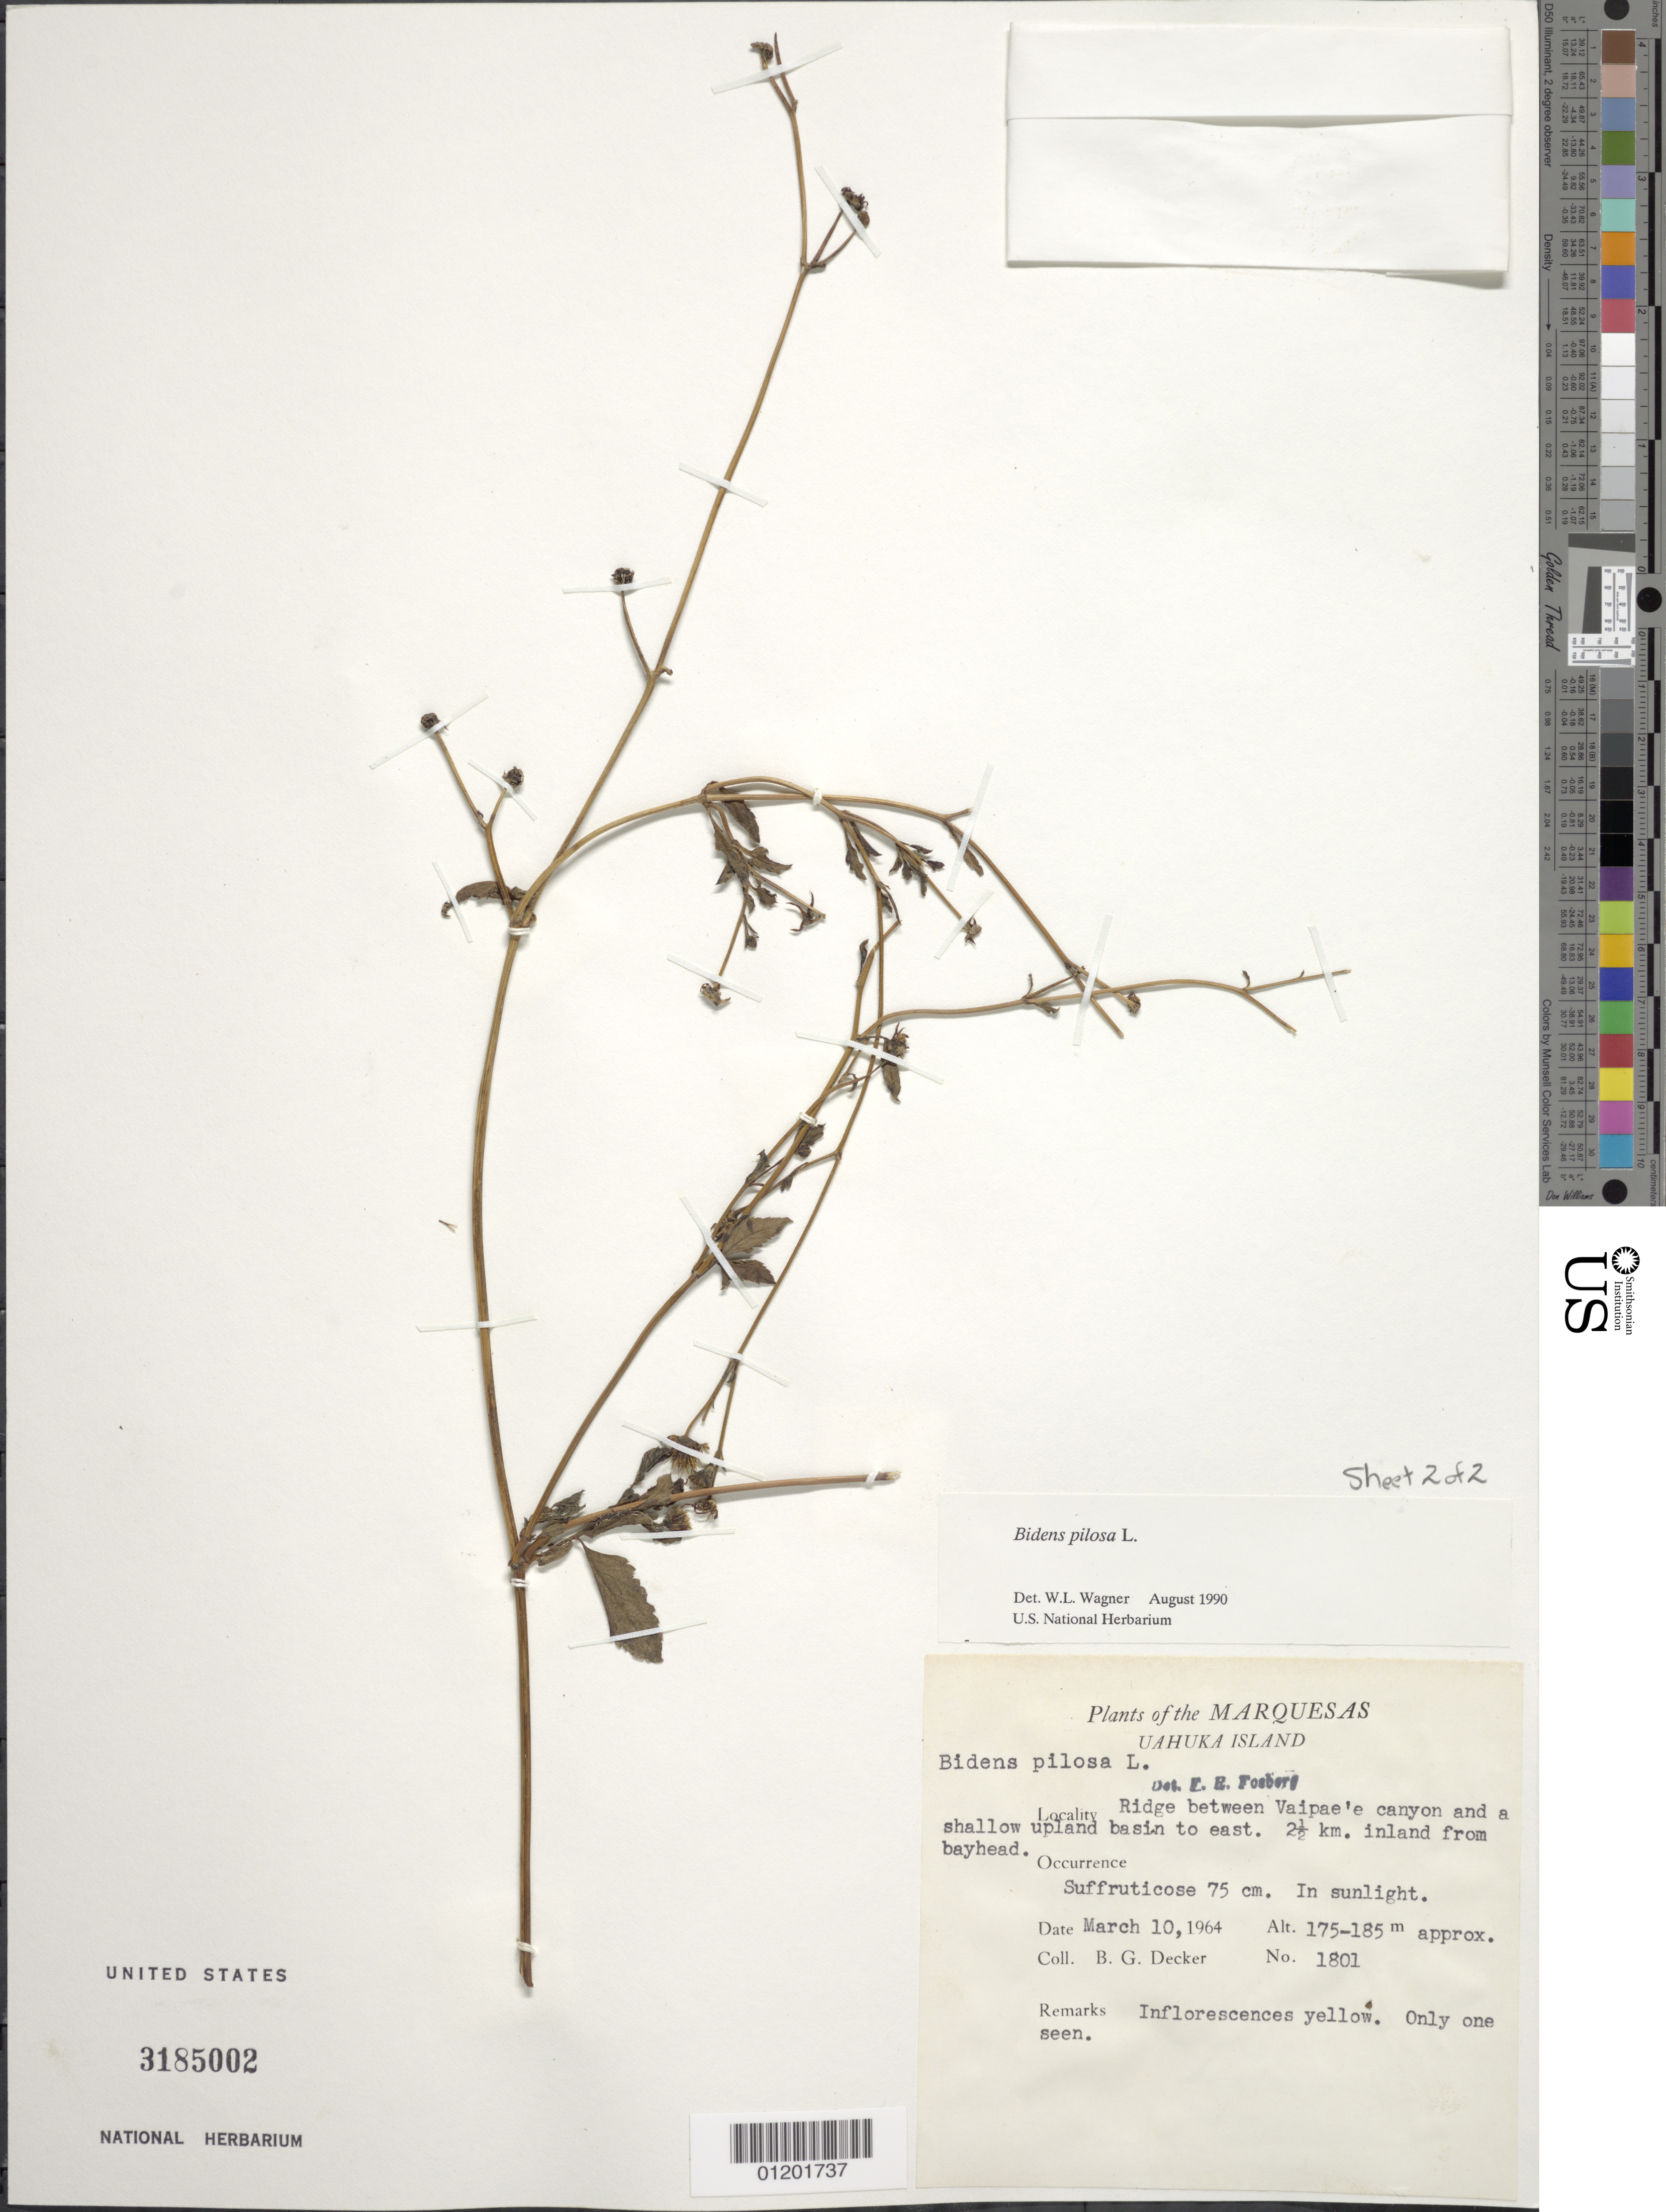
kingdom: Plantae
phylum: Tracheophyta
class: Magnoliopsida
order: Asterales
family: Asteraceae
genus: Bidens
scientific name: Bidens pilosa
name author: L.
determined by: Wagner, W. L., (BOT), Smithsonian Institution - National Museum of Natural History (UNITED STATES)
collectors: B. G. Decker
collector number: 1801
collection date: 1964-03-10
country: French Polynesia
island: Ua Huka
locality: ridge between Vaipae'e canyon and shallow upland basin to E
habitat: Only one seen.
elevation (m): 175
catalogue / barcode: US 3185002